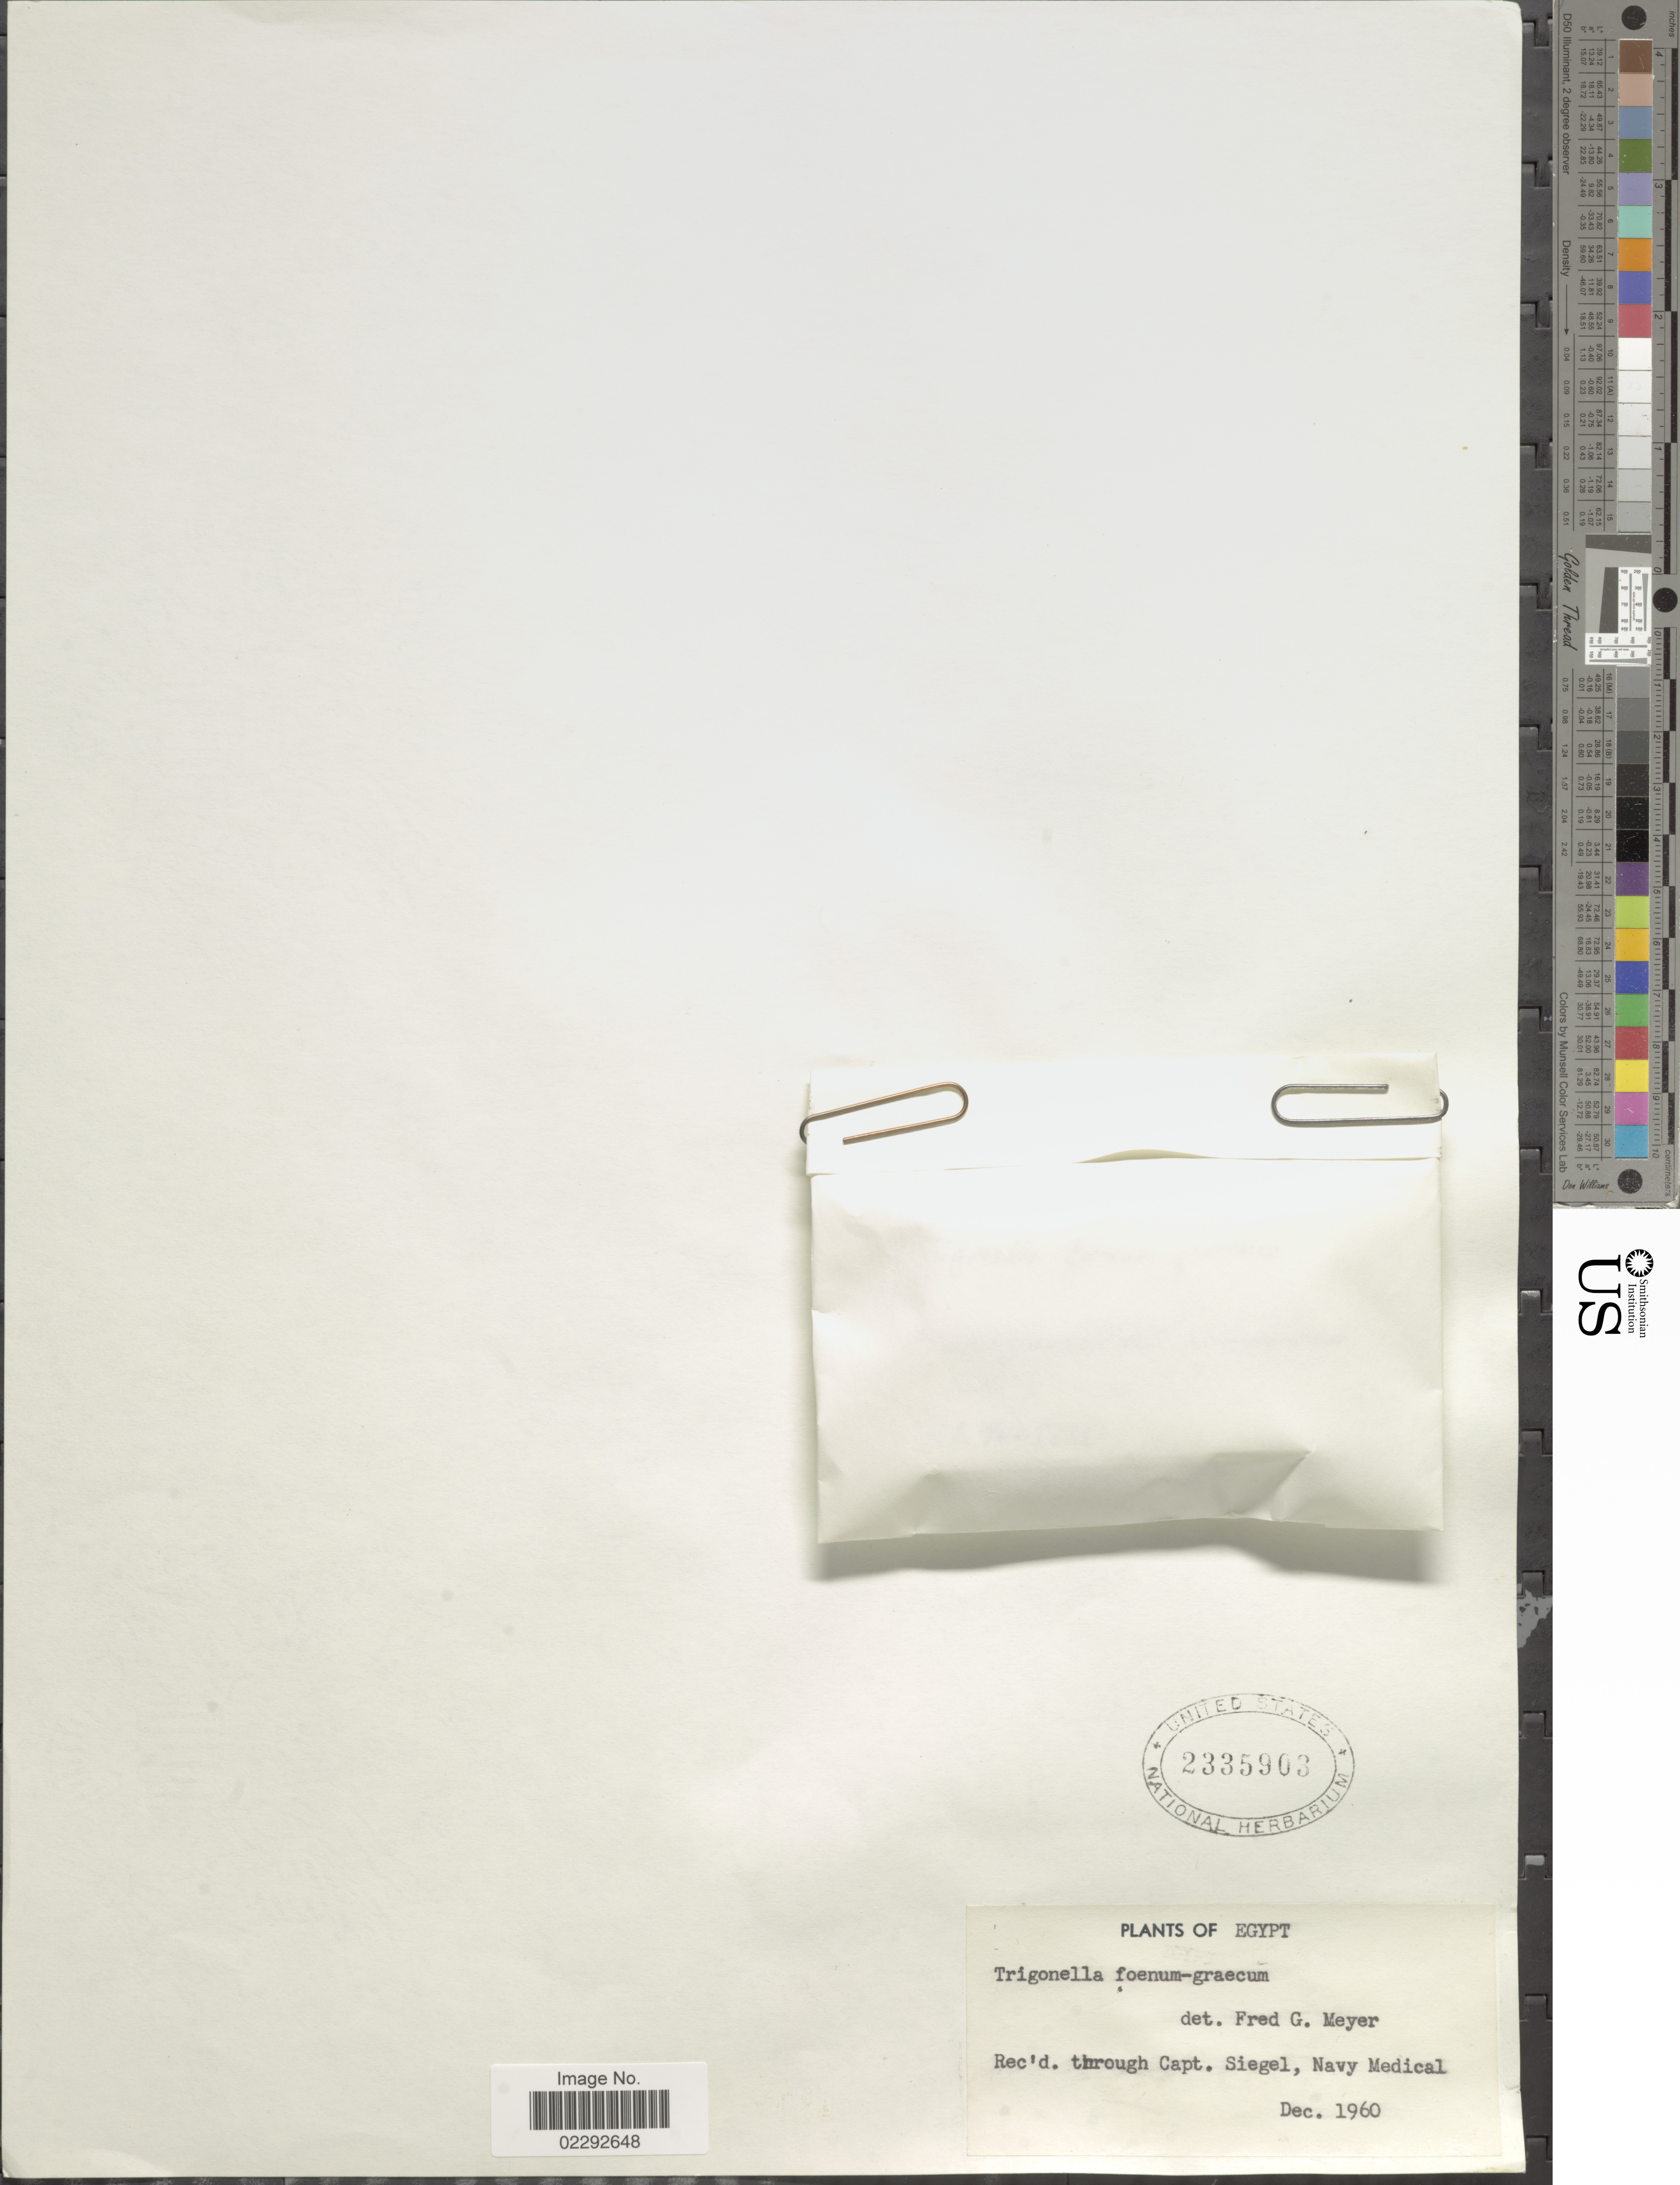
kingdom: Plantae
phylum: Tracheophyta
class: Magnoliopsida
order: Fabales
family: Fabaceae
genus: Trigonella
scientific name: Trigonella foenum-graecum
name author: L.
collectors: -. Siegel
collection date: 1960-12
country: Egypt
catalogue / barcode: US 2335903